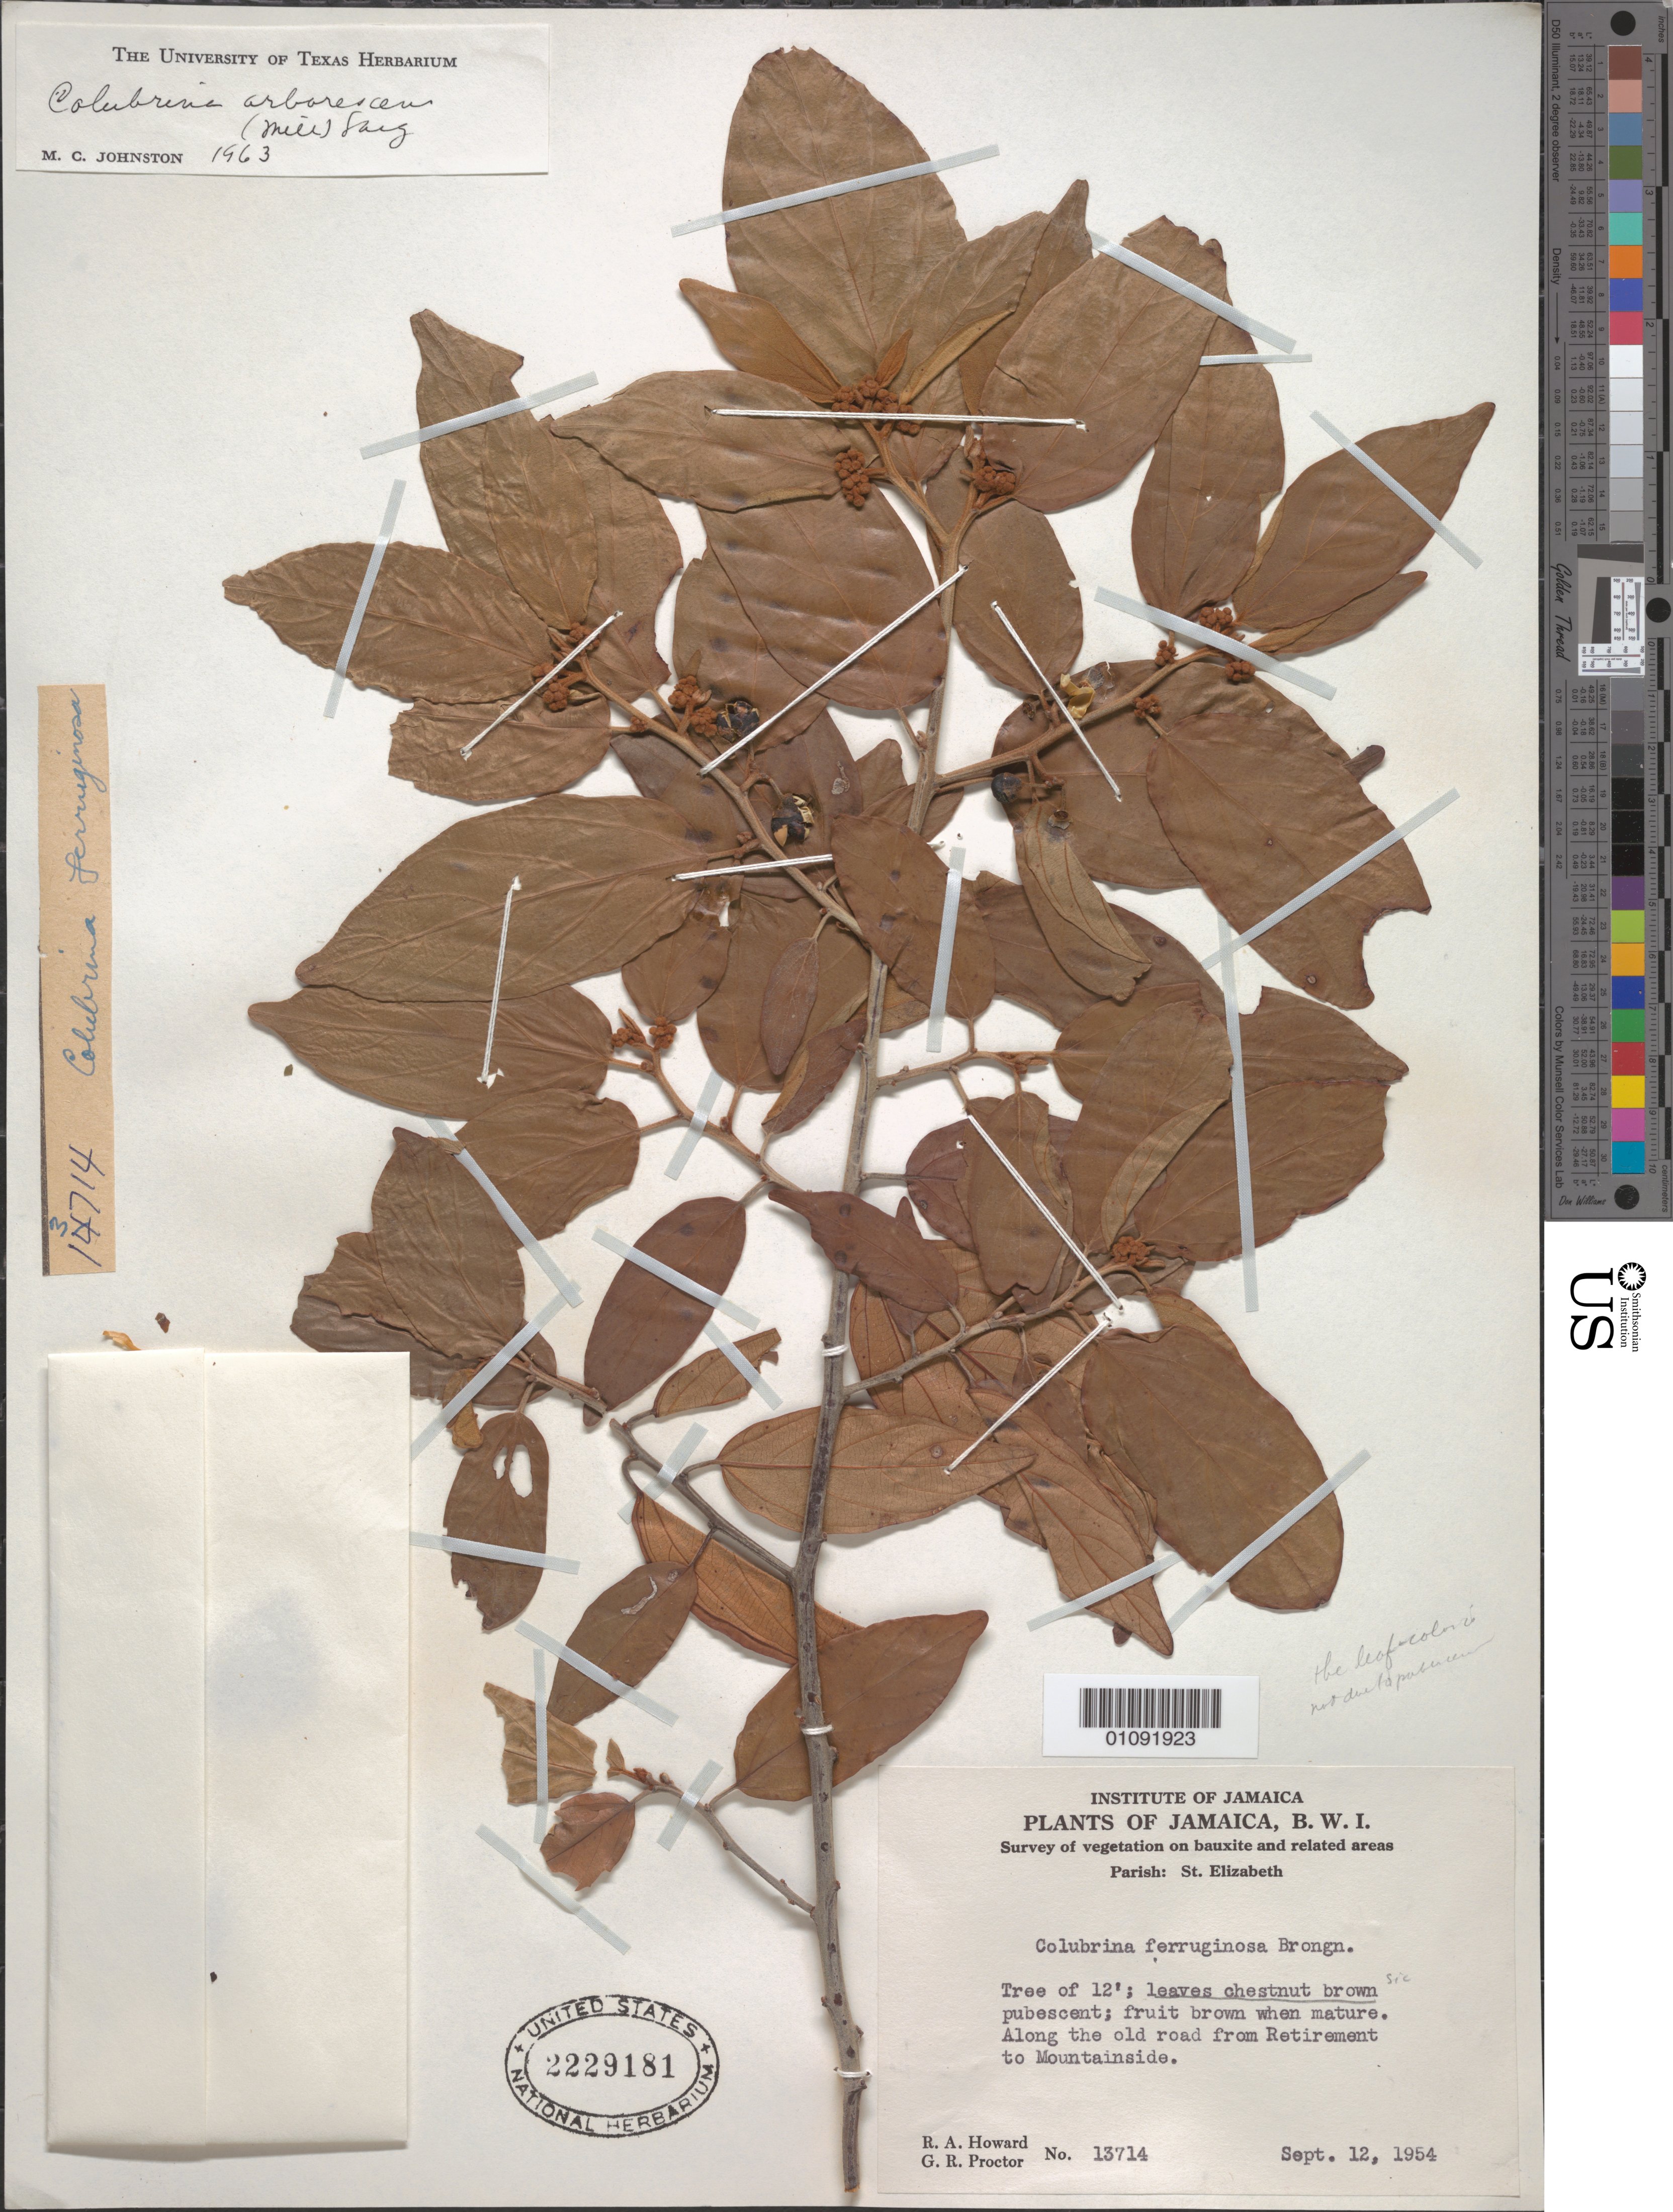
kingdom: Plantae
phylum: Tracheophyta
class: Magnoliopsida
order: Rosales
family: Rhamnaceae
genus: Colubrina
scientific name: Colubrina arborescens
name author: (Mill.) Sarg.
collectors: R. A. Howard & G. R. Proctor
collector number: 13714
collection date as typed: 12 Sep 1954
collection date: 1954-09-12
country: Jamaica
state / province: Saint Elizabeth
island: Jamaica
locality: Along old road from Retirement to Mountainside.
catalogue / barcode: US 2229181